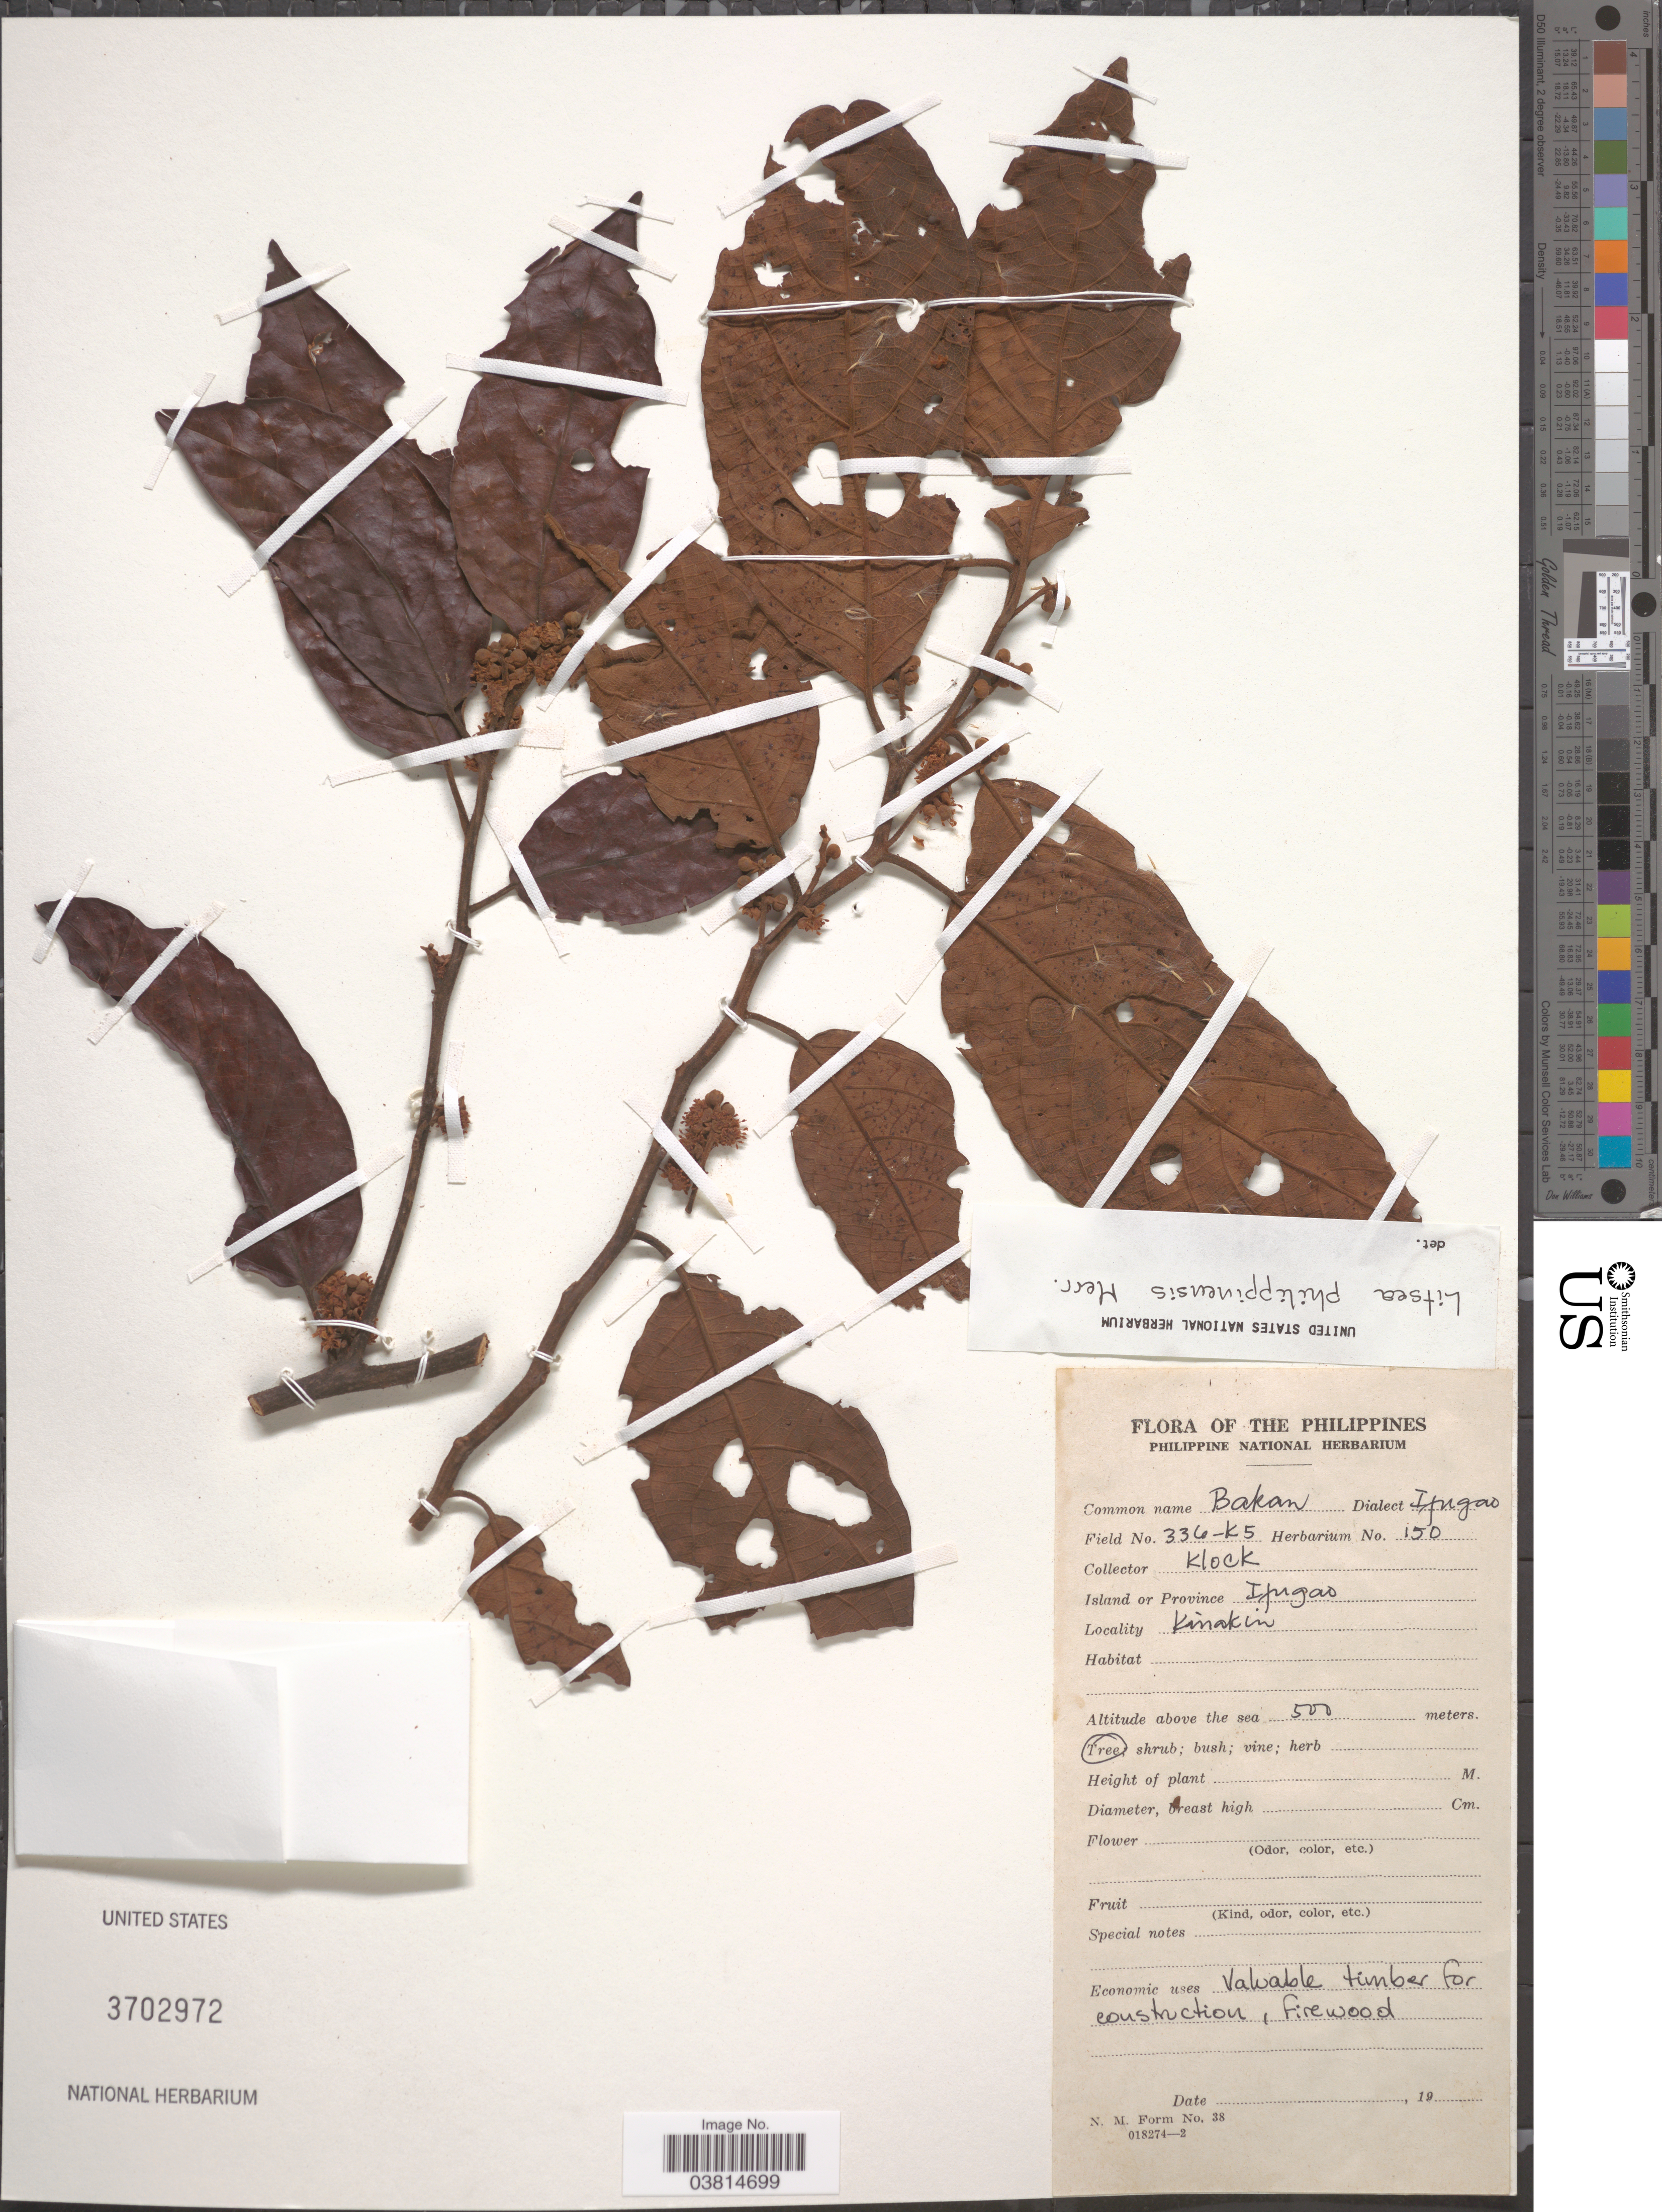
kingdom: Plantae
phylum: Tracheophyta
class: Magnoliopsida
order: Laurales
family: Lauraceae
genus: Litsea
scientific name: Litsea philippinensis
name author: Merr.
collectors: Klock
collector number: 336-K5/150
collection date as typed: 19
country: Philippines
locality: Island or Province Ifugao. Kinakin.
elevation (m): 500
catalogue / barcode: US 3702972